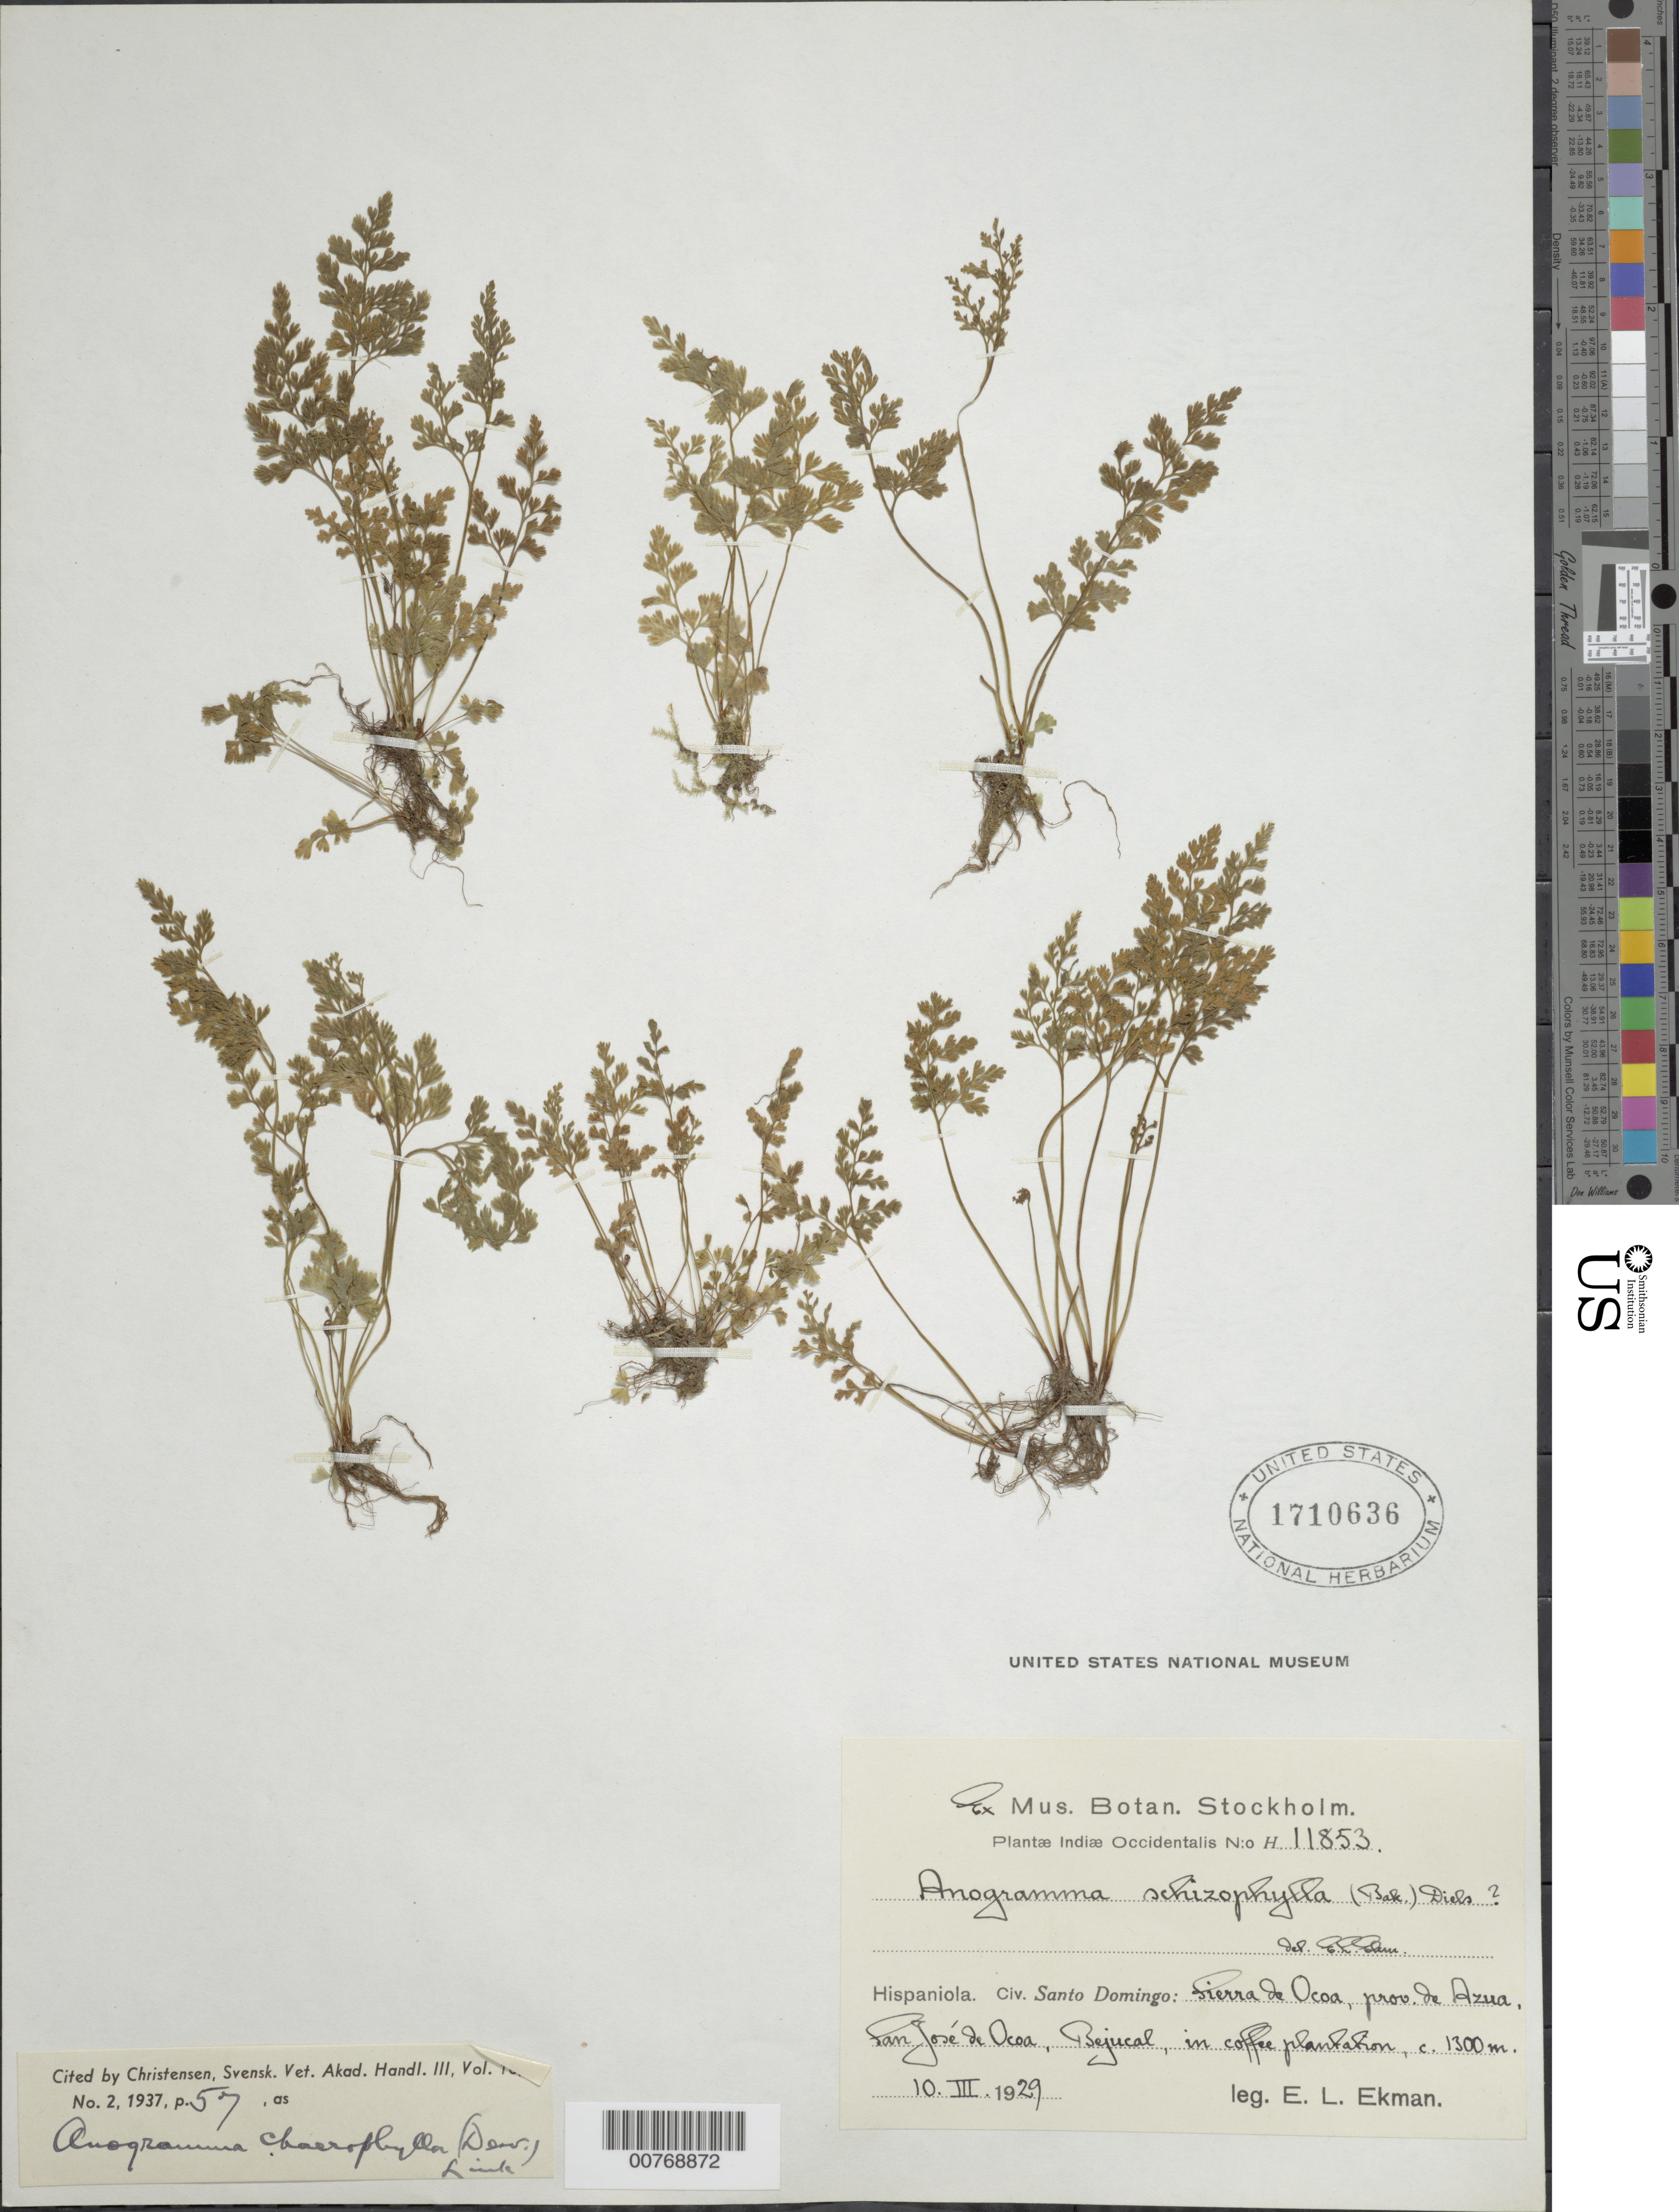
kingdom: Plantae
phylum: Tracheophyta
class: Polypodiopsida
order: Polypodiales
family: Pteridaceae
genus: Anogramma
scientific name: Anogramma chaerophylla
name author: (Desv.) Link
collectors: E. L. Ekman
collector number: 11853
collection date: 1929-03-10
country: Dominican Republic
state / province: Azua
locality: Hispaniola. Civ Santo Domingo; Sierra de Ocoa, prov de Azua, San José de Ocoa, Bejucal, in coffee plantation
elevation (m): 1300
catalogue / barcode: US 1710636